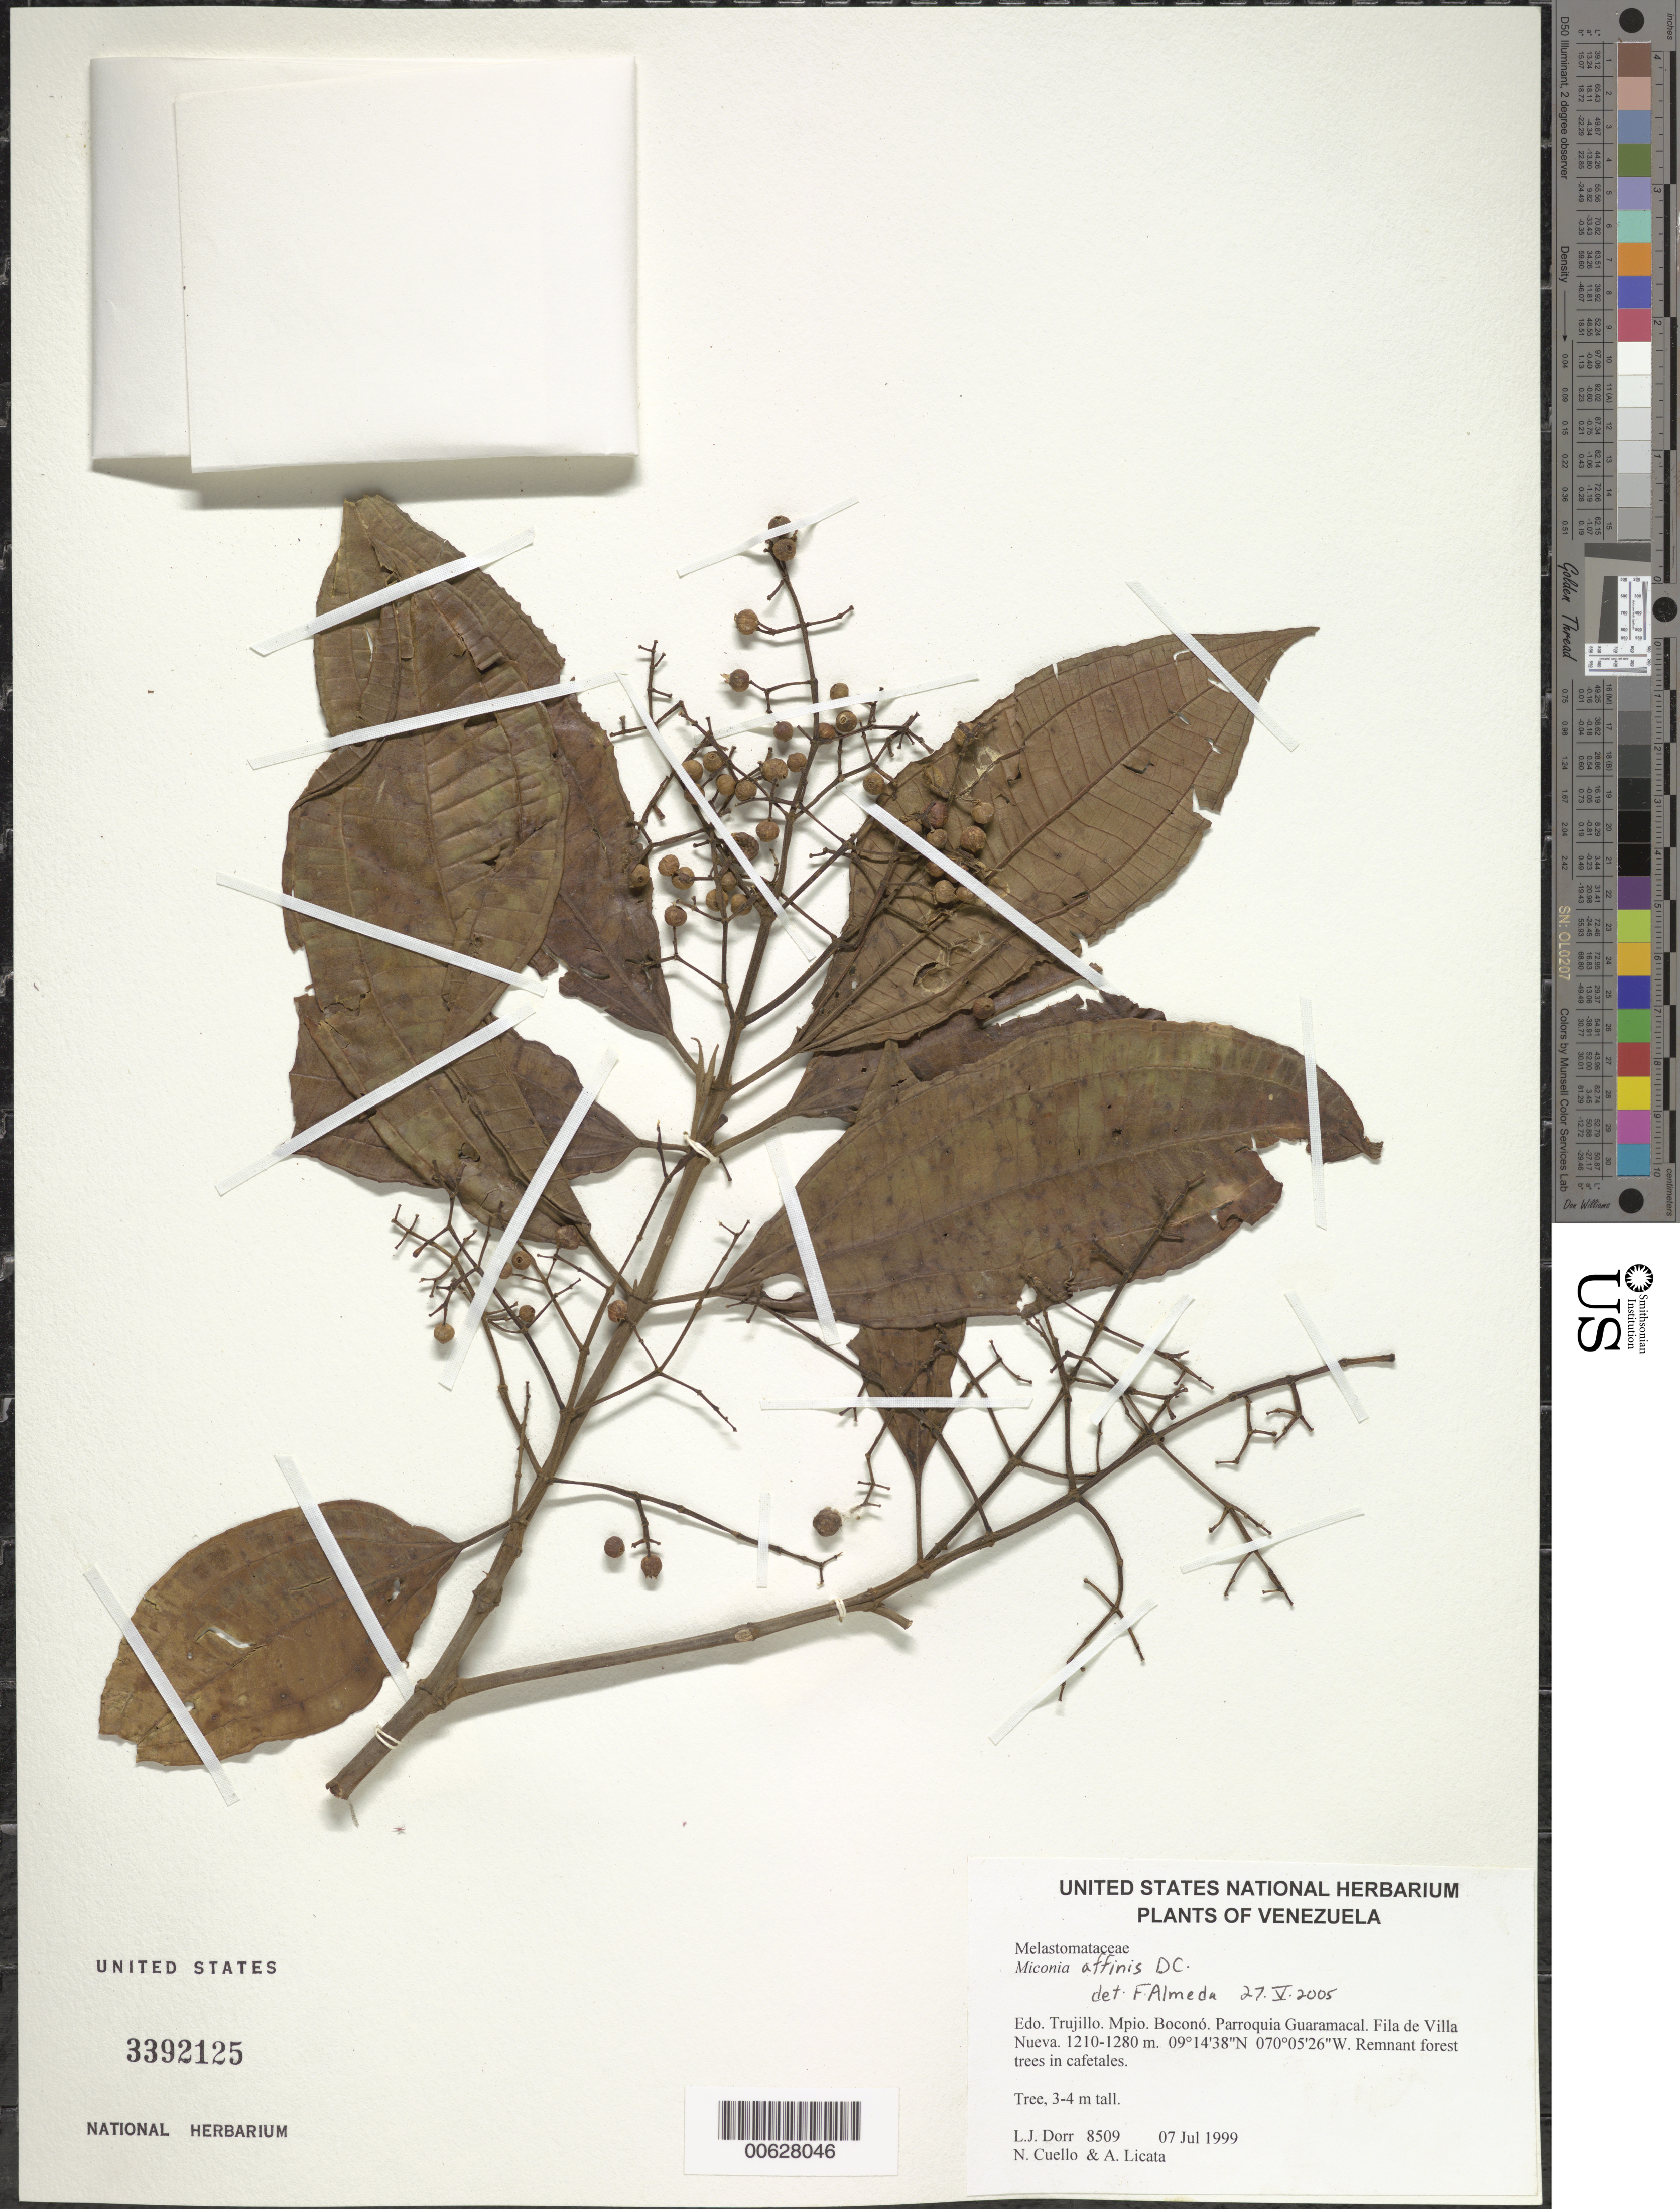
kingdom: Plantae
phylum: Tracheophyta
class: Magnoliopsida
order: Myrtales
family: Melastomataceae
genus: Miconia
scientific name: Miconia sp.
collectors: L. J. Dorr, N. L. Cuello & A. Licata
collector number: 8509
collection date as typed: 07 Jul 1999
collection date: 1999-07-07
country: Venezuela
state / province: Trujillo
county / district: Boconó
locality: Parroquia Guaramacal. Fila de Villa Nueva.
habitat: Remnant forest trees in cafetales.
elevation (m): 1210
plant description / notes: CAS, F, NY, PORT, US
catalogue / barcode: US 3392125